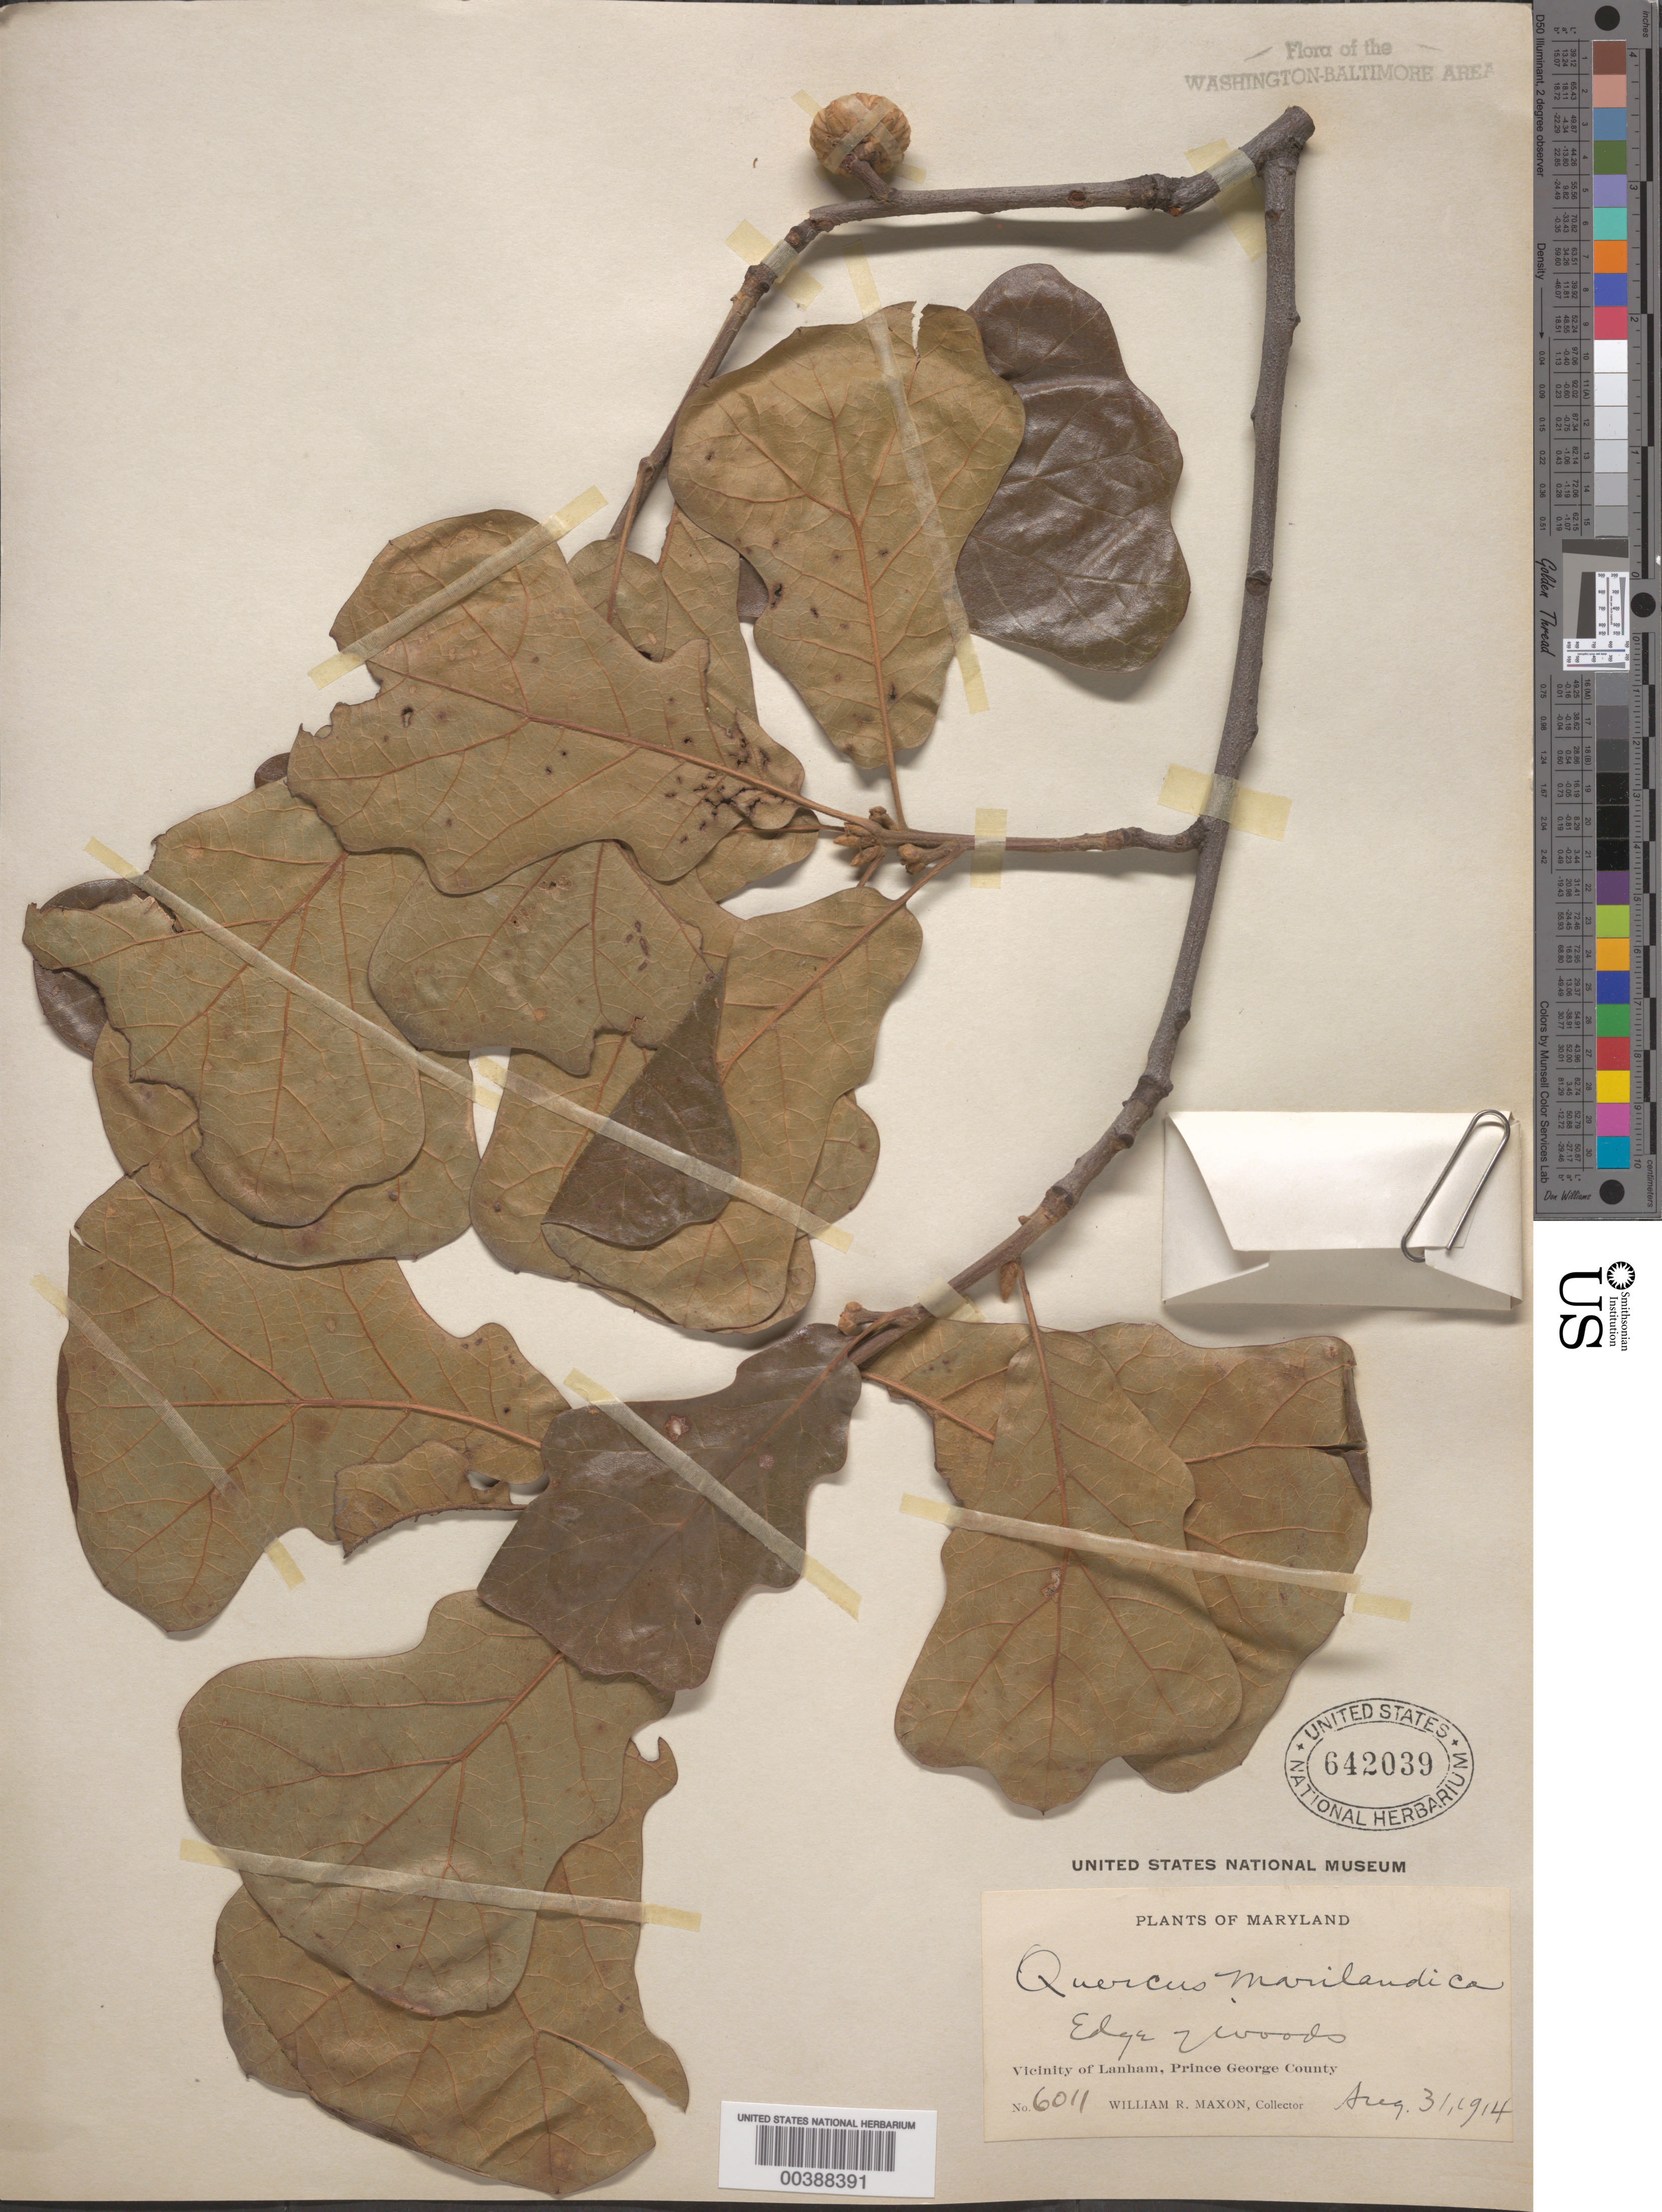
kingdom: Plantae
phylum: Tracheophyta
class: Magnoliopsida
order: Fagales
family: Fagaceae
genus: Quercus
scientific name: Quercus marilandica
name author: (L.) Münchh.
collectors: W. R. Maxon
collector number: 6011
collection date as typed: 31 Aug 1914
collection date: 1914-08-31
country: United States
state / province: Maryland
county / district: Prince George's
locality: Lanham vicinity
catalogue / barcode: US 642039